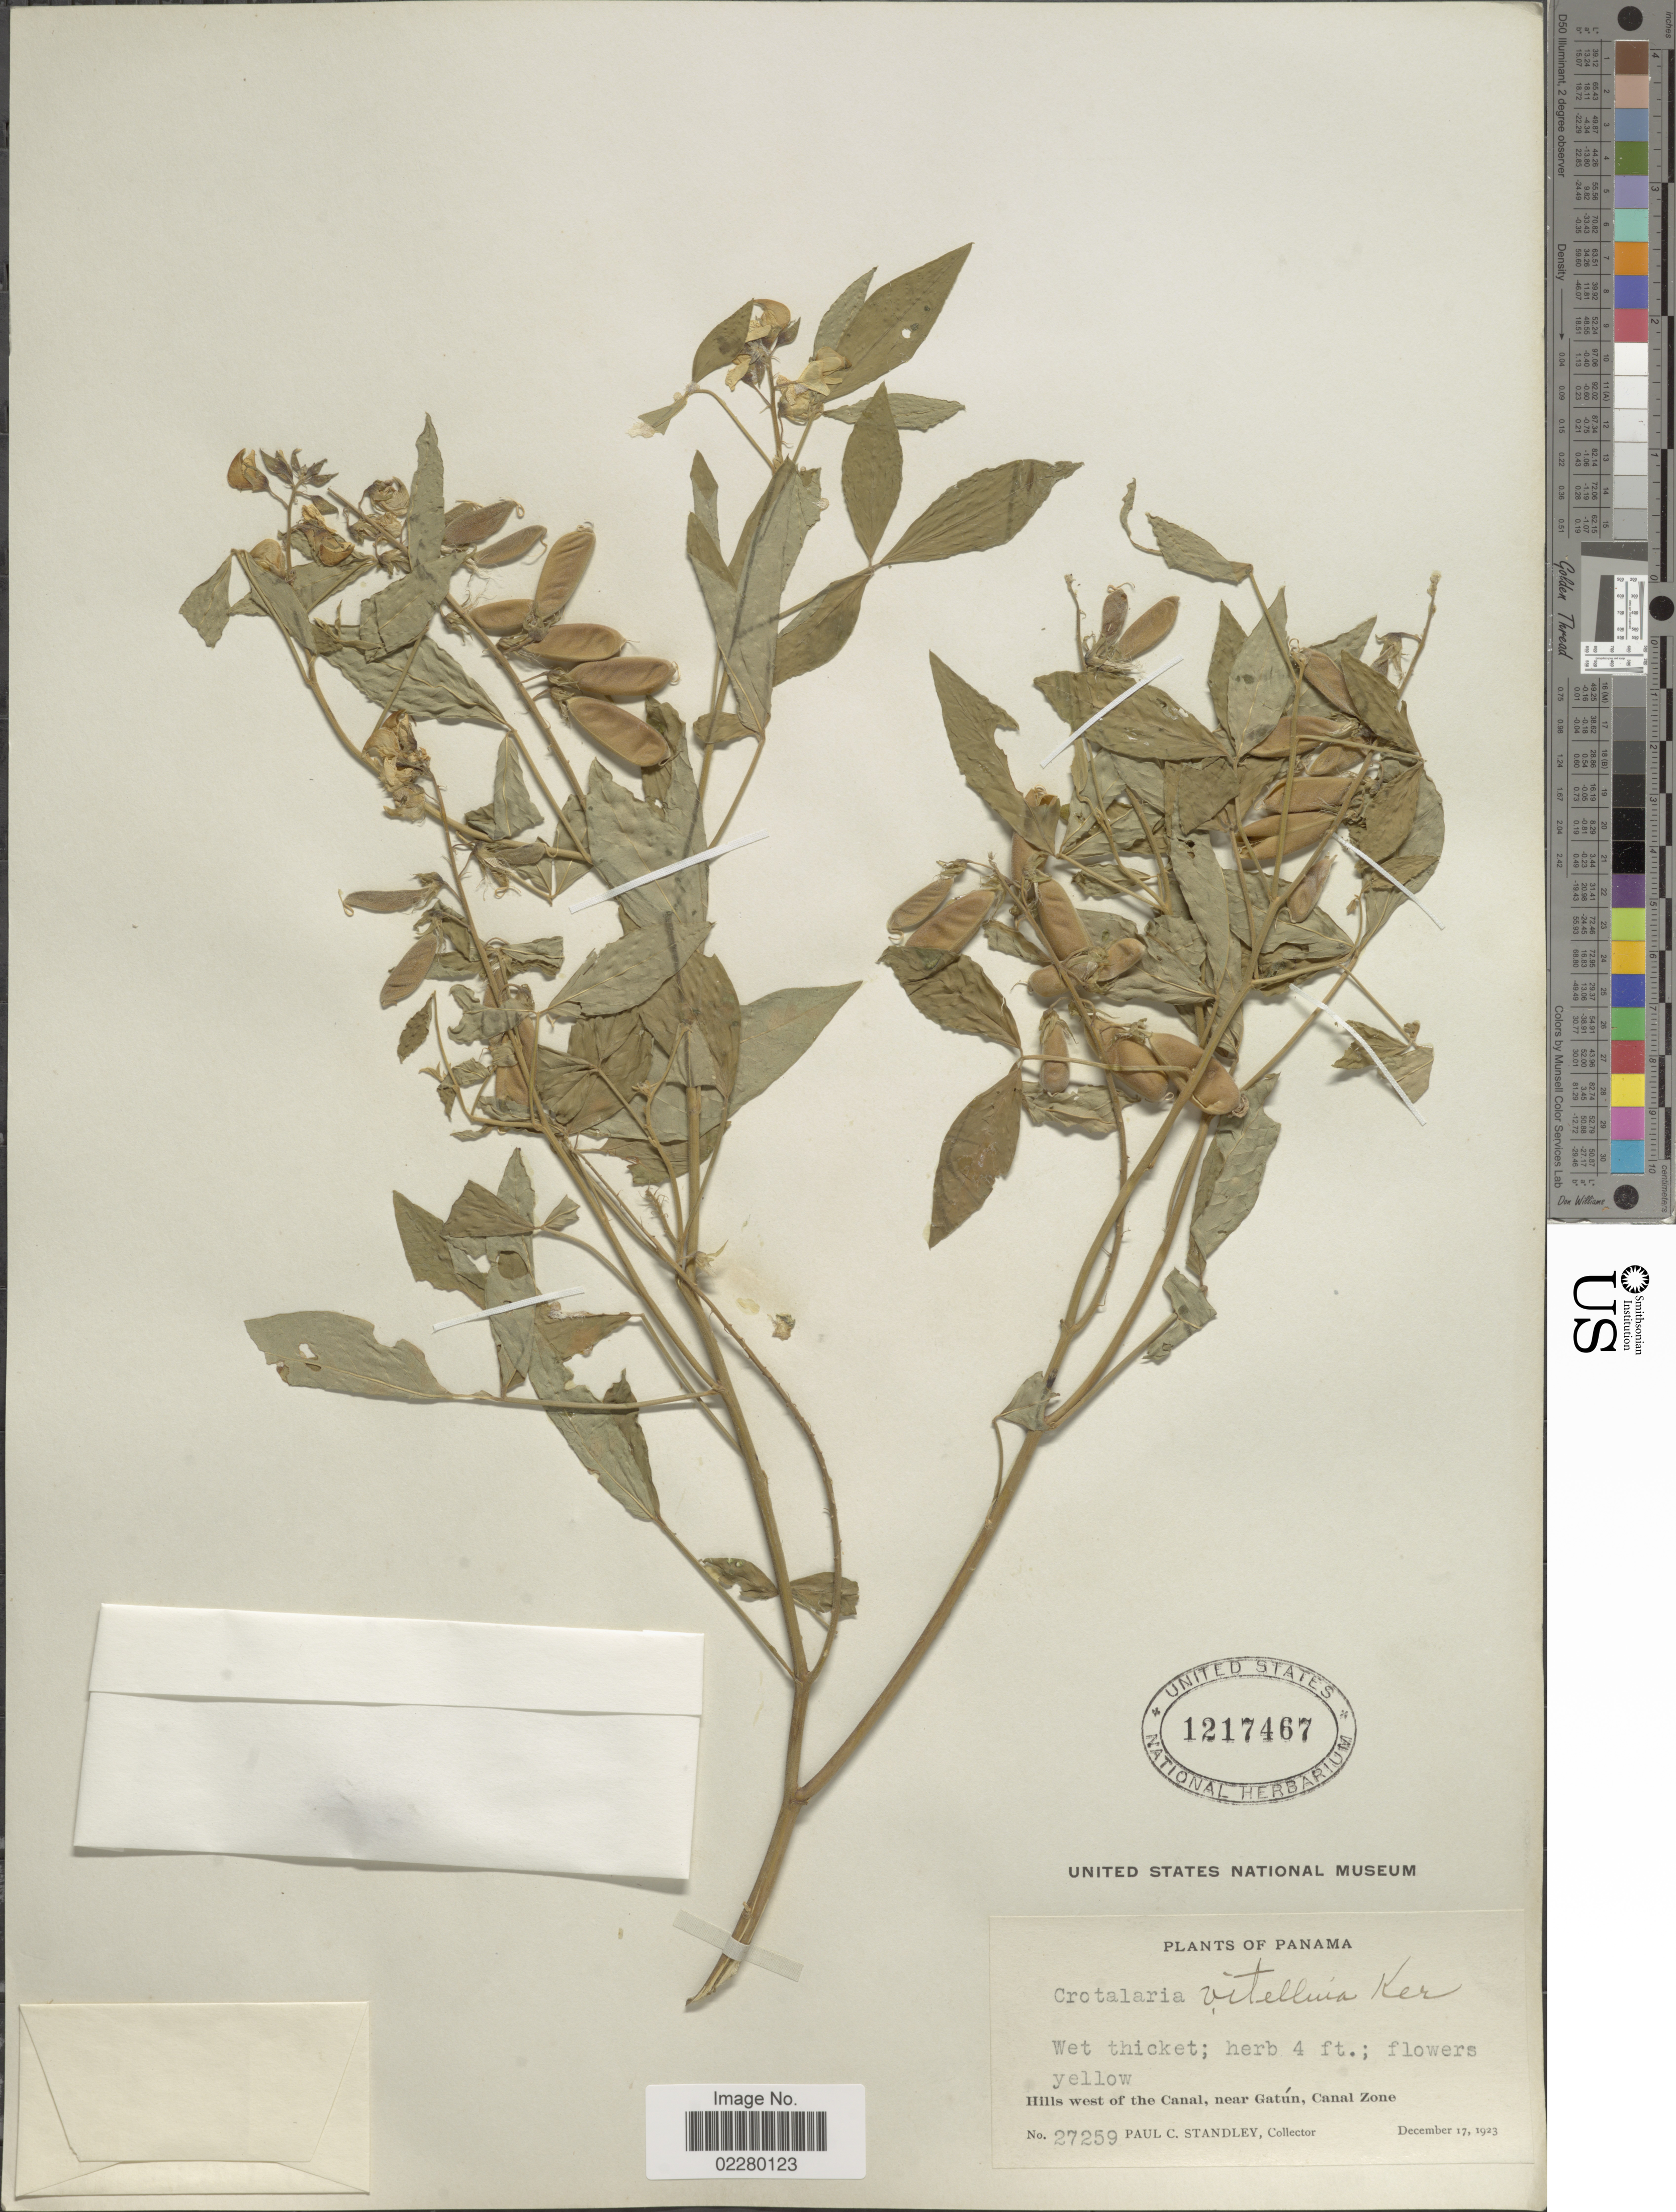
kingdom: Plantae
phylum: Tracheophyta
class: Magnoliopsida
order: Fabales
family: Fabaceae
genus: Crotalaria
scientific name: Crotalaria cajanifolia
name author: Kunth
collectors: P. C. Standley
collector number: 27259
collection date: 1923-12-17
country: Panama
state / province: Colón / Panamá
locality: Hills west of the Canal, near Gatún, Canal Zone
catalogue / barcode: US 1217467